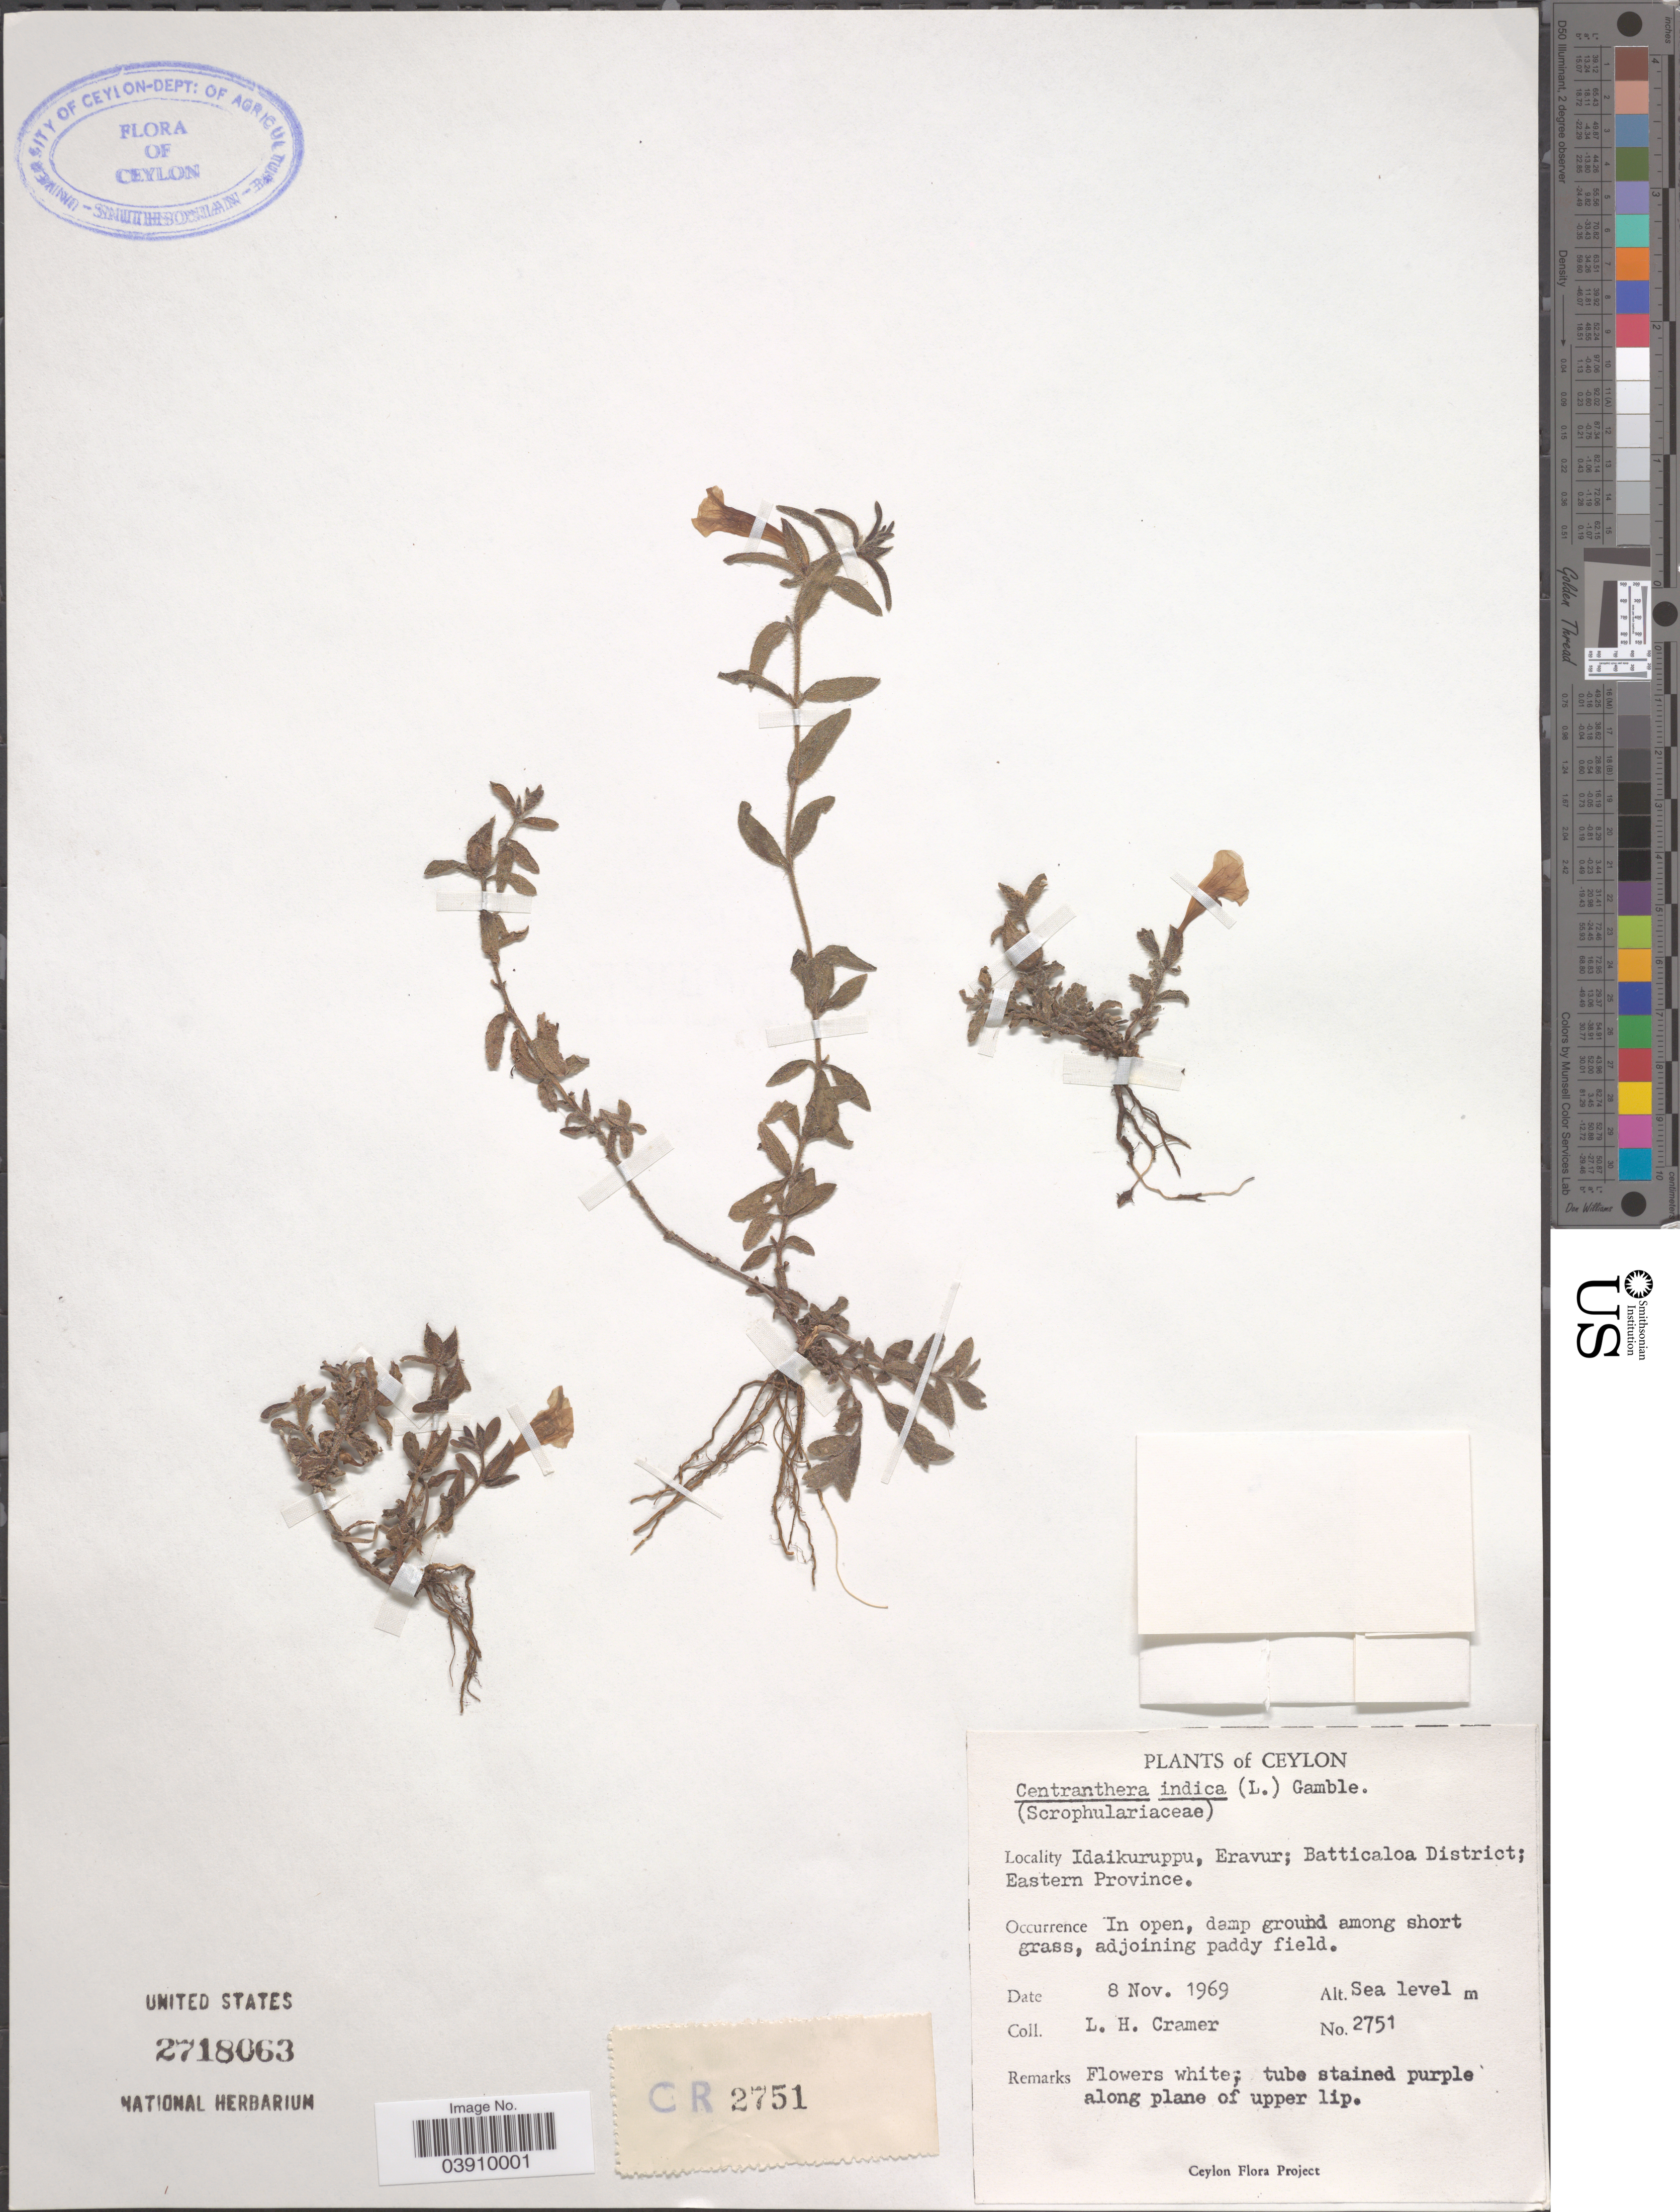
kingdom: Plantae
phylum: Tracheophyta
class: Magnoliopsida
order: Lamiales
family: Orobanchaceae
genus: Centranthera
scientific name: Centranthera indica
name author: (L.) Gamble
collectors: L. H. Cramer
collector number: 2751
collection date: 1969-11-08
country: Sri Lanka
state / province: Eastern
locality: Ceylon. Idaikuruppu, Eravur; Batticaloa District.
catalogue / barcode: US 2718063